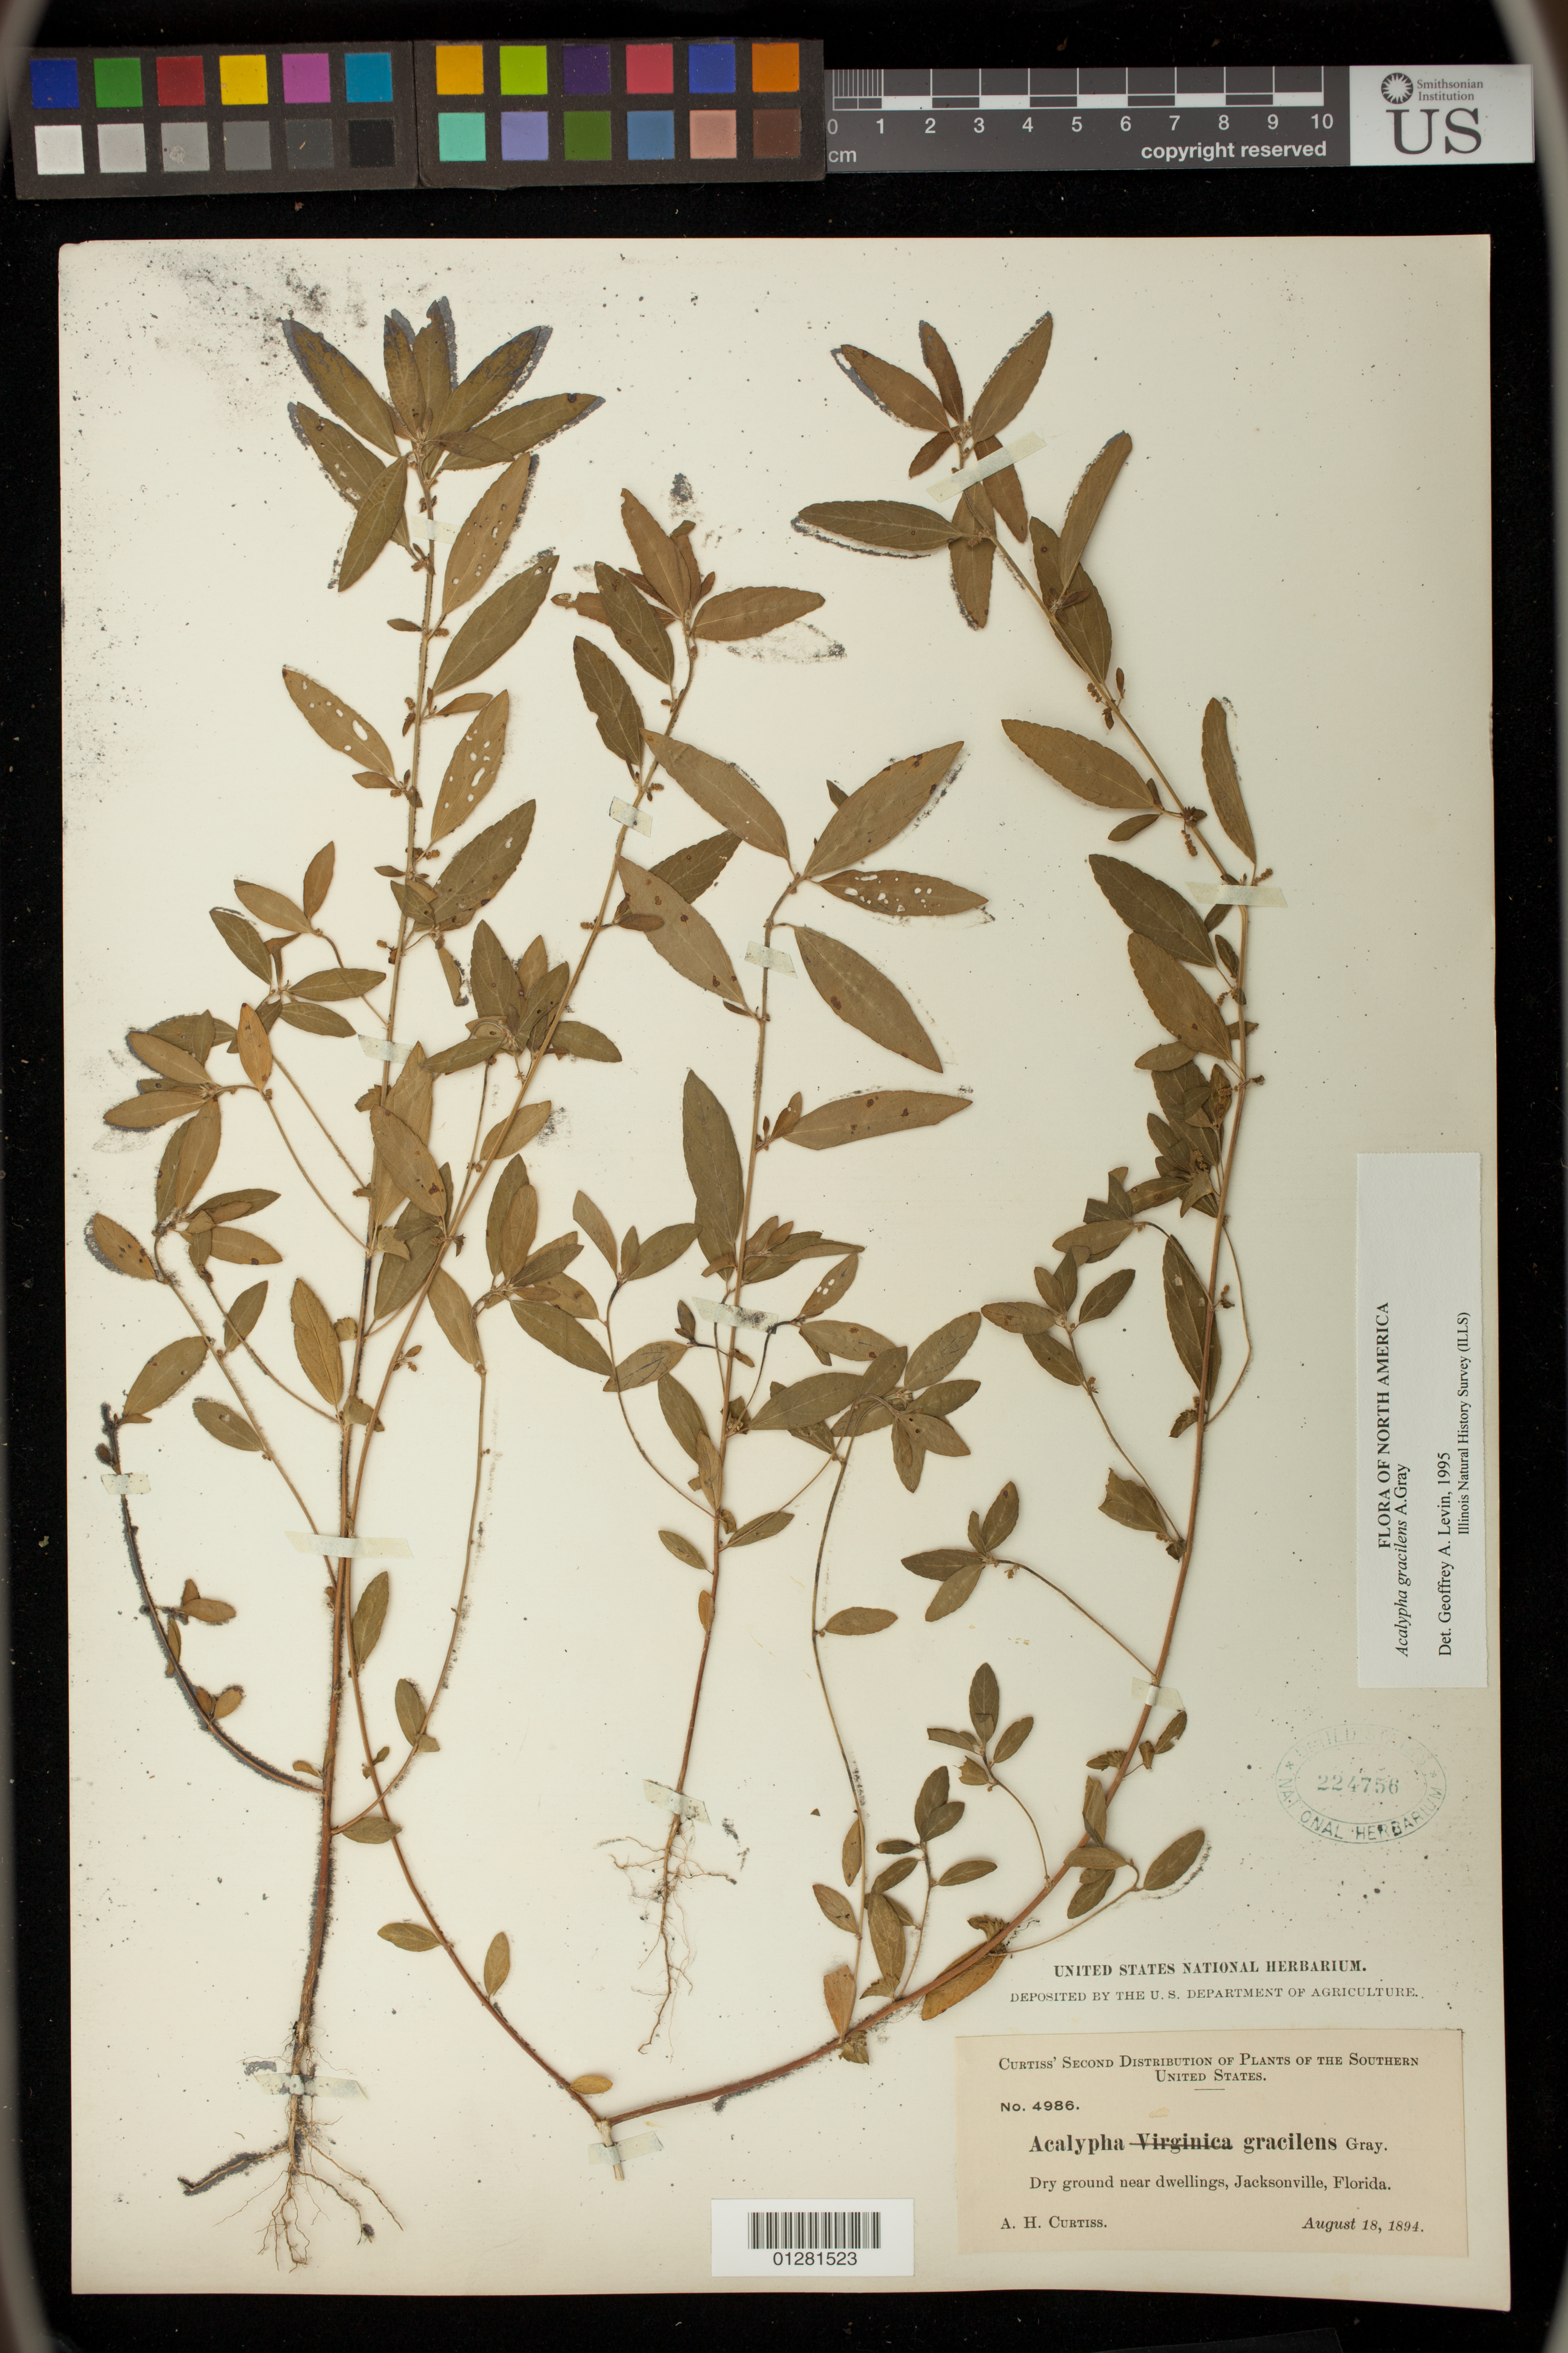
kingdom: Plantae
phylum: Tracheophyta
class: Magnoliopsida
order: Malpighiales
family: Euphorbiaceae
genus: Acalypha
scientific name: Acalypha gracilens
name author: A. Gray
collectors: A. H. Curtiss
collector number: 4986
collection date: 1894-08-18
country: United States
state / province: Florida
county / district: Duval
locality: near dwellings, Jacksonville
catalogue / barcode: US 224756